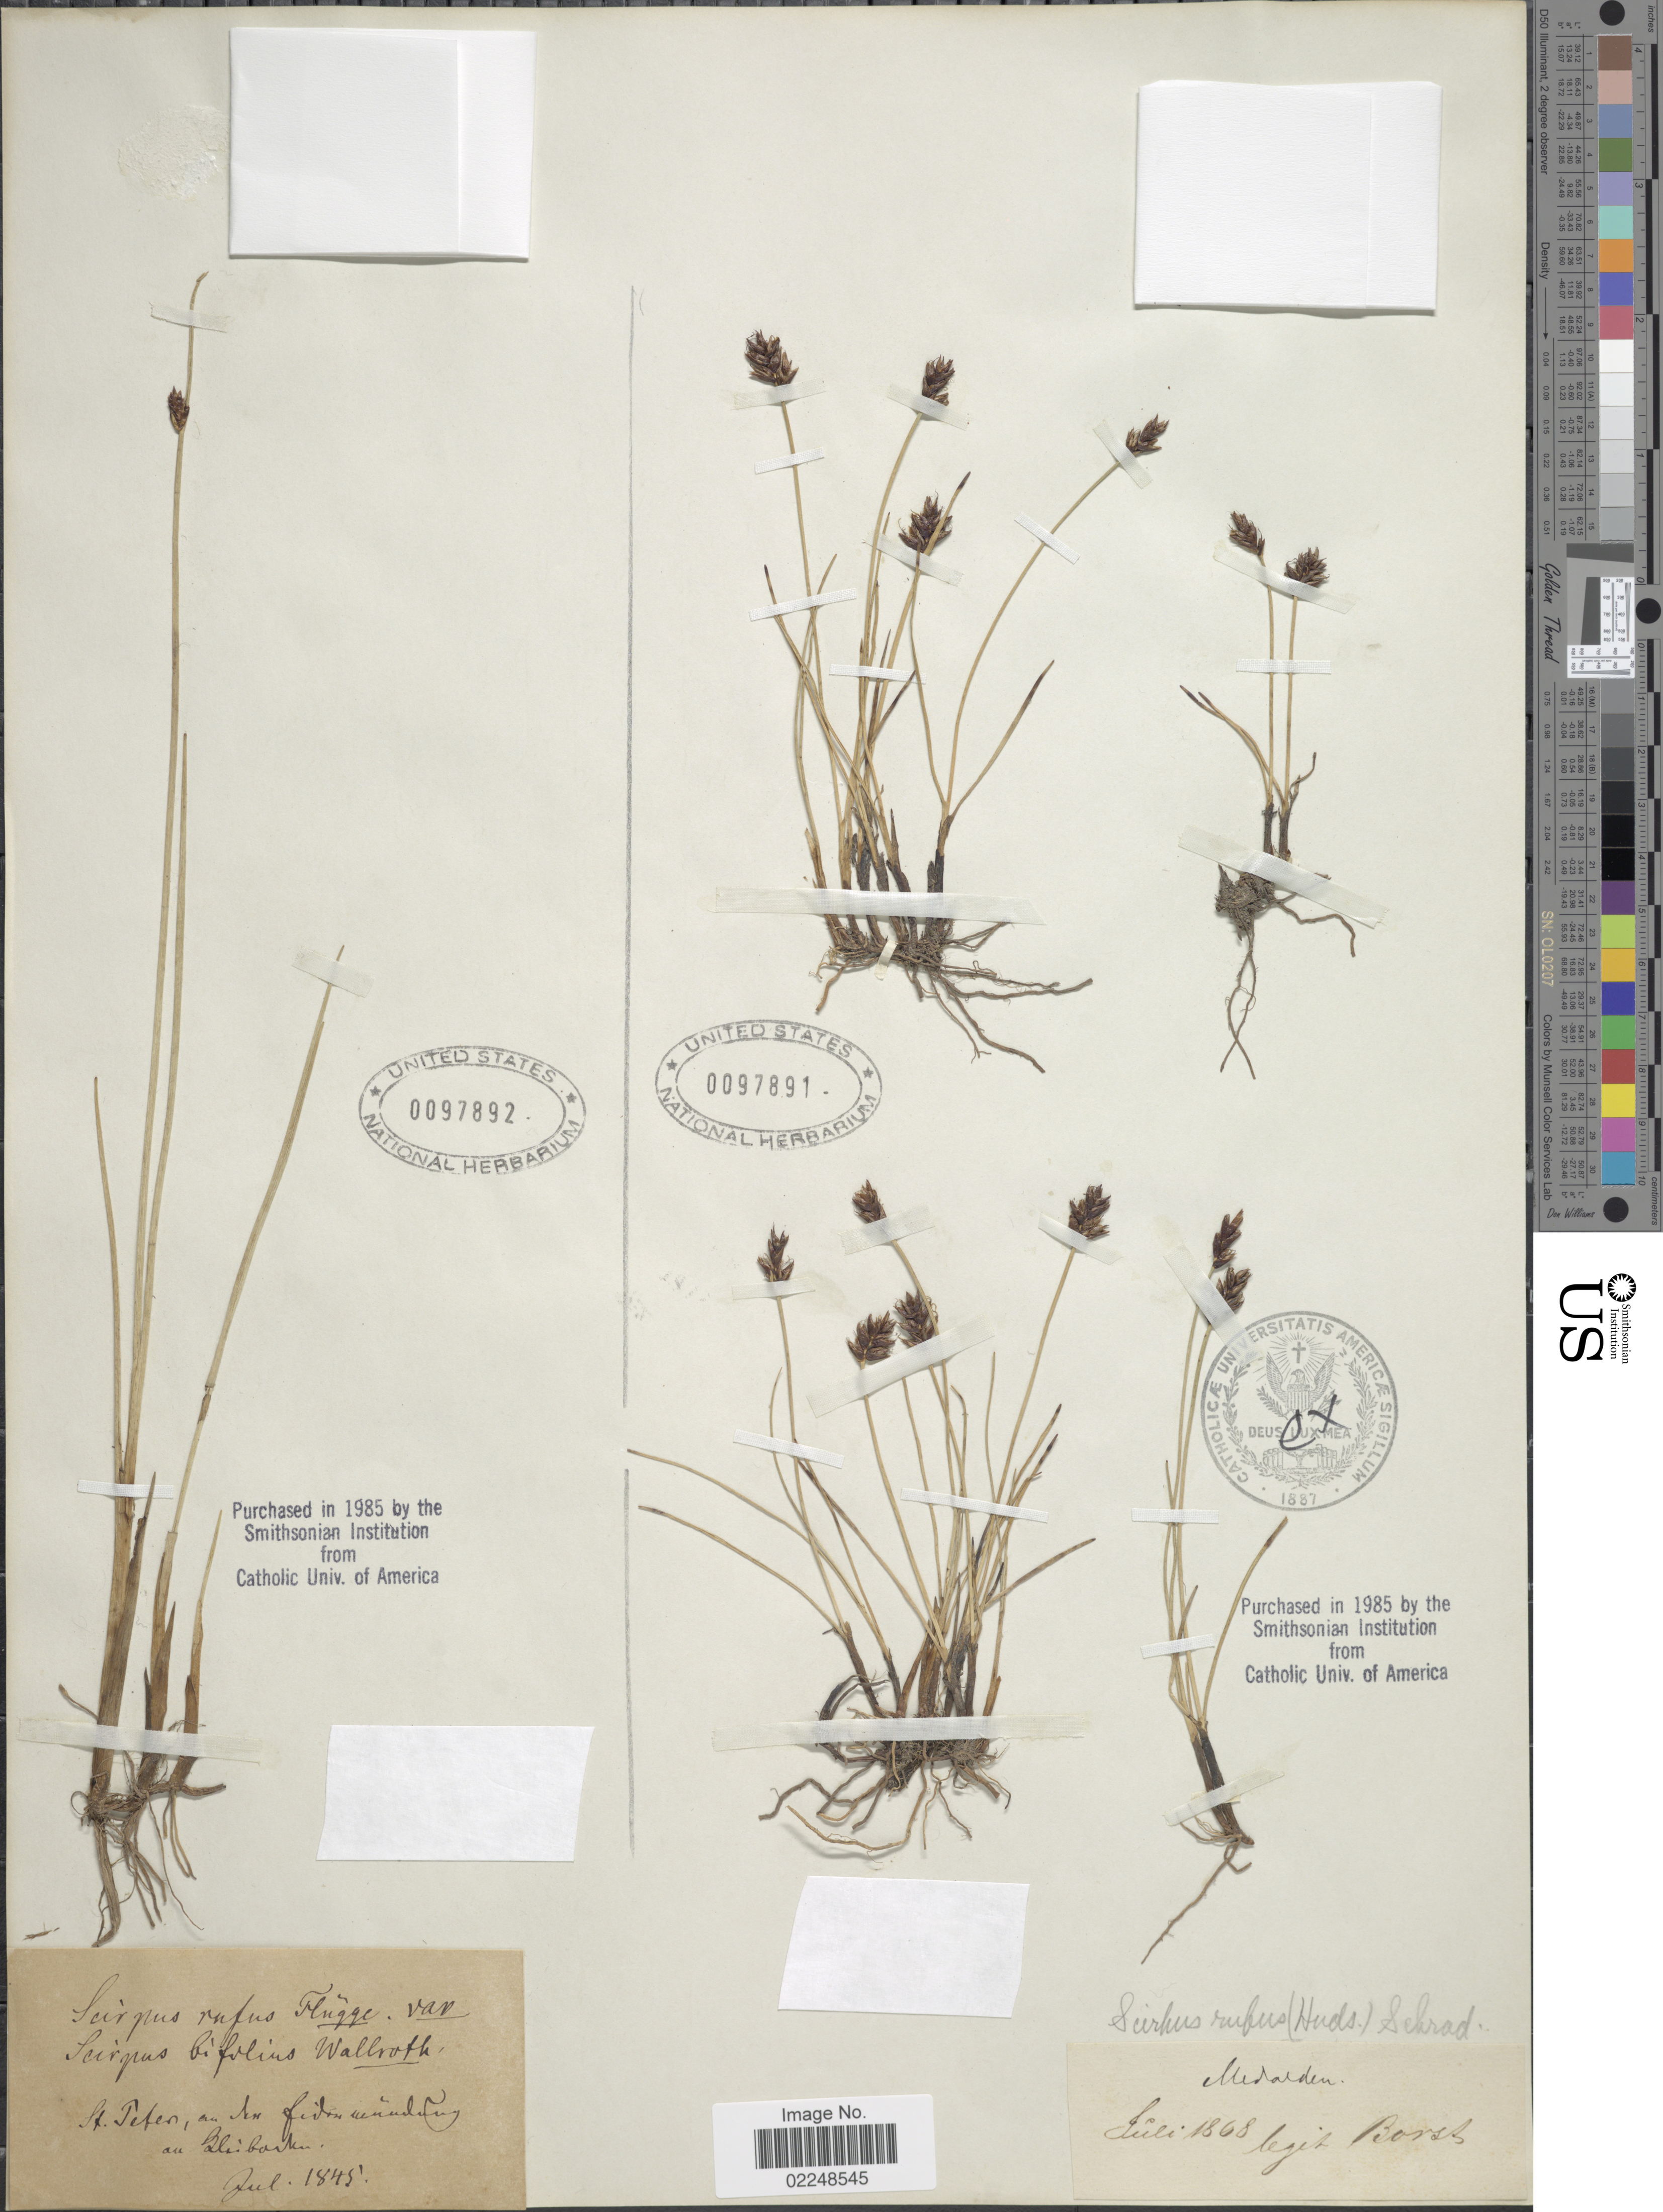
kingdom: Plantae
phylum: Tracheophyta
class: Liliopsida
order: Poales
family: Cyperaceae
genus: Blysmopsis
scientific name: Blysmopsis rufa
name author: (Huds.) Oteng-Yeb.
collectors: Borst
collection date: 1868-07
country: Germany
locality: Medarden [interpreted]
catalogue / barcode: US 97891-2